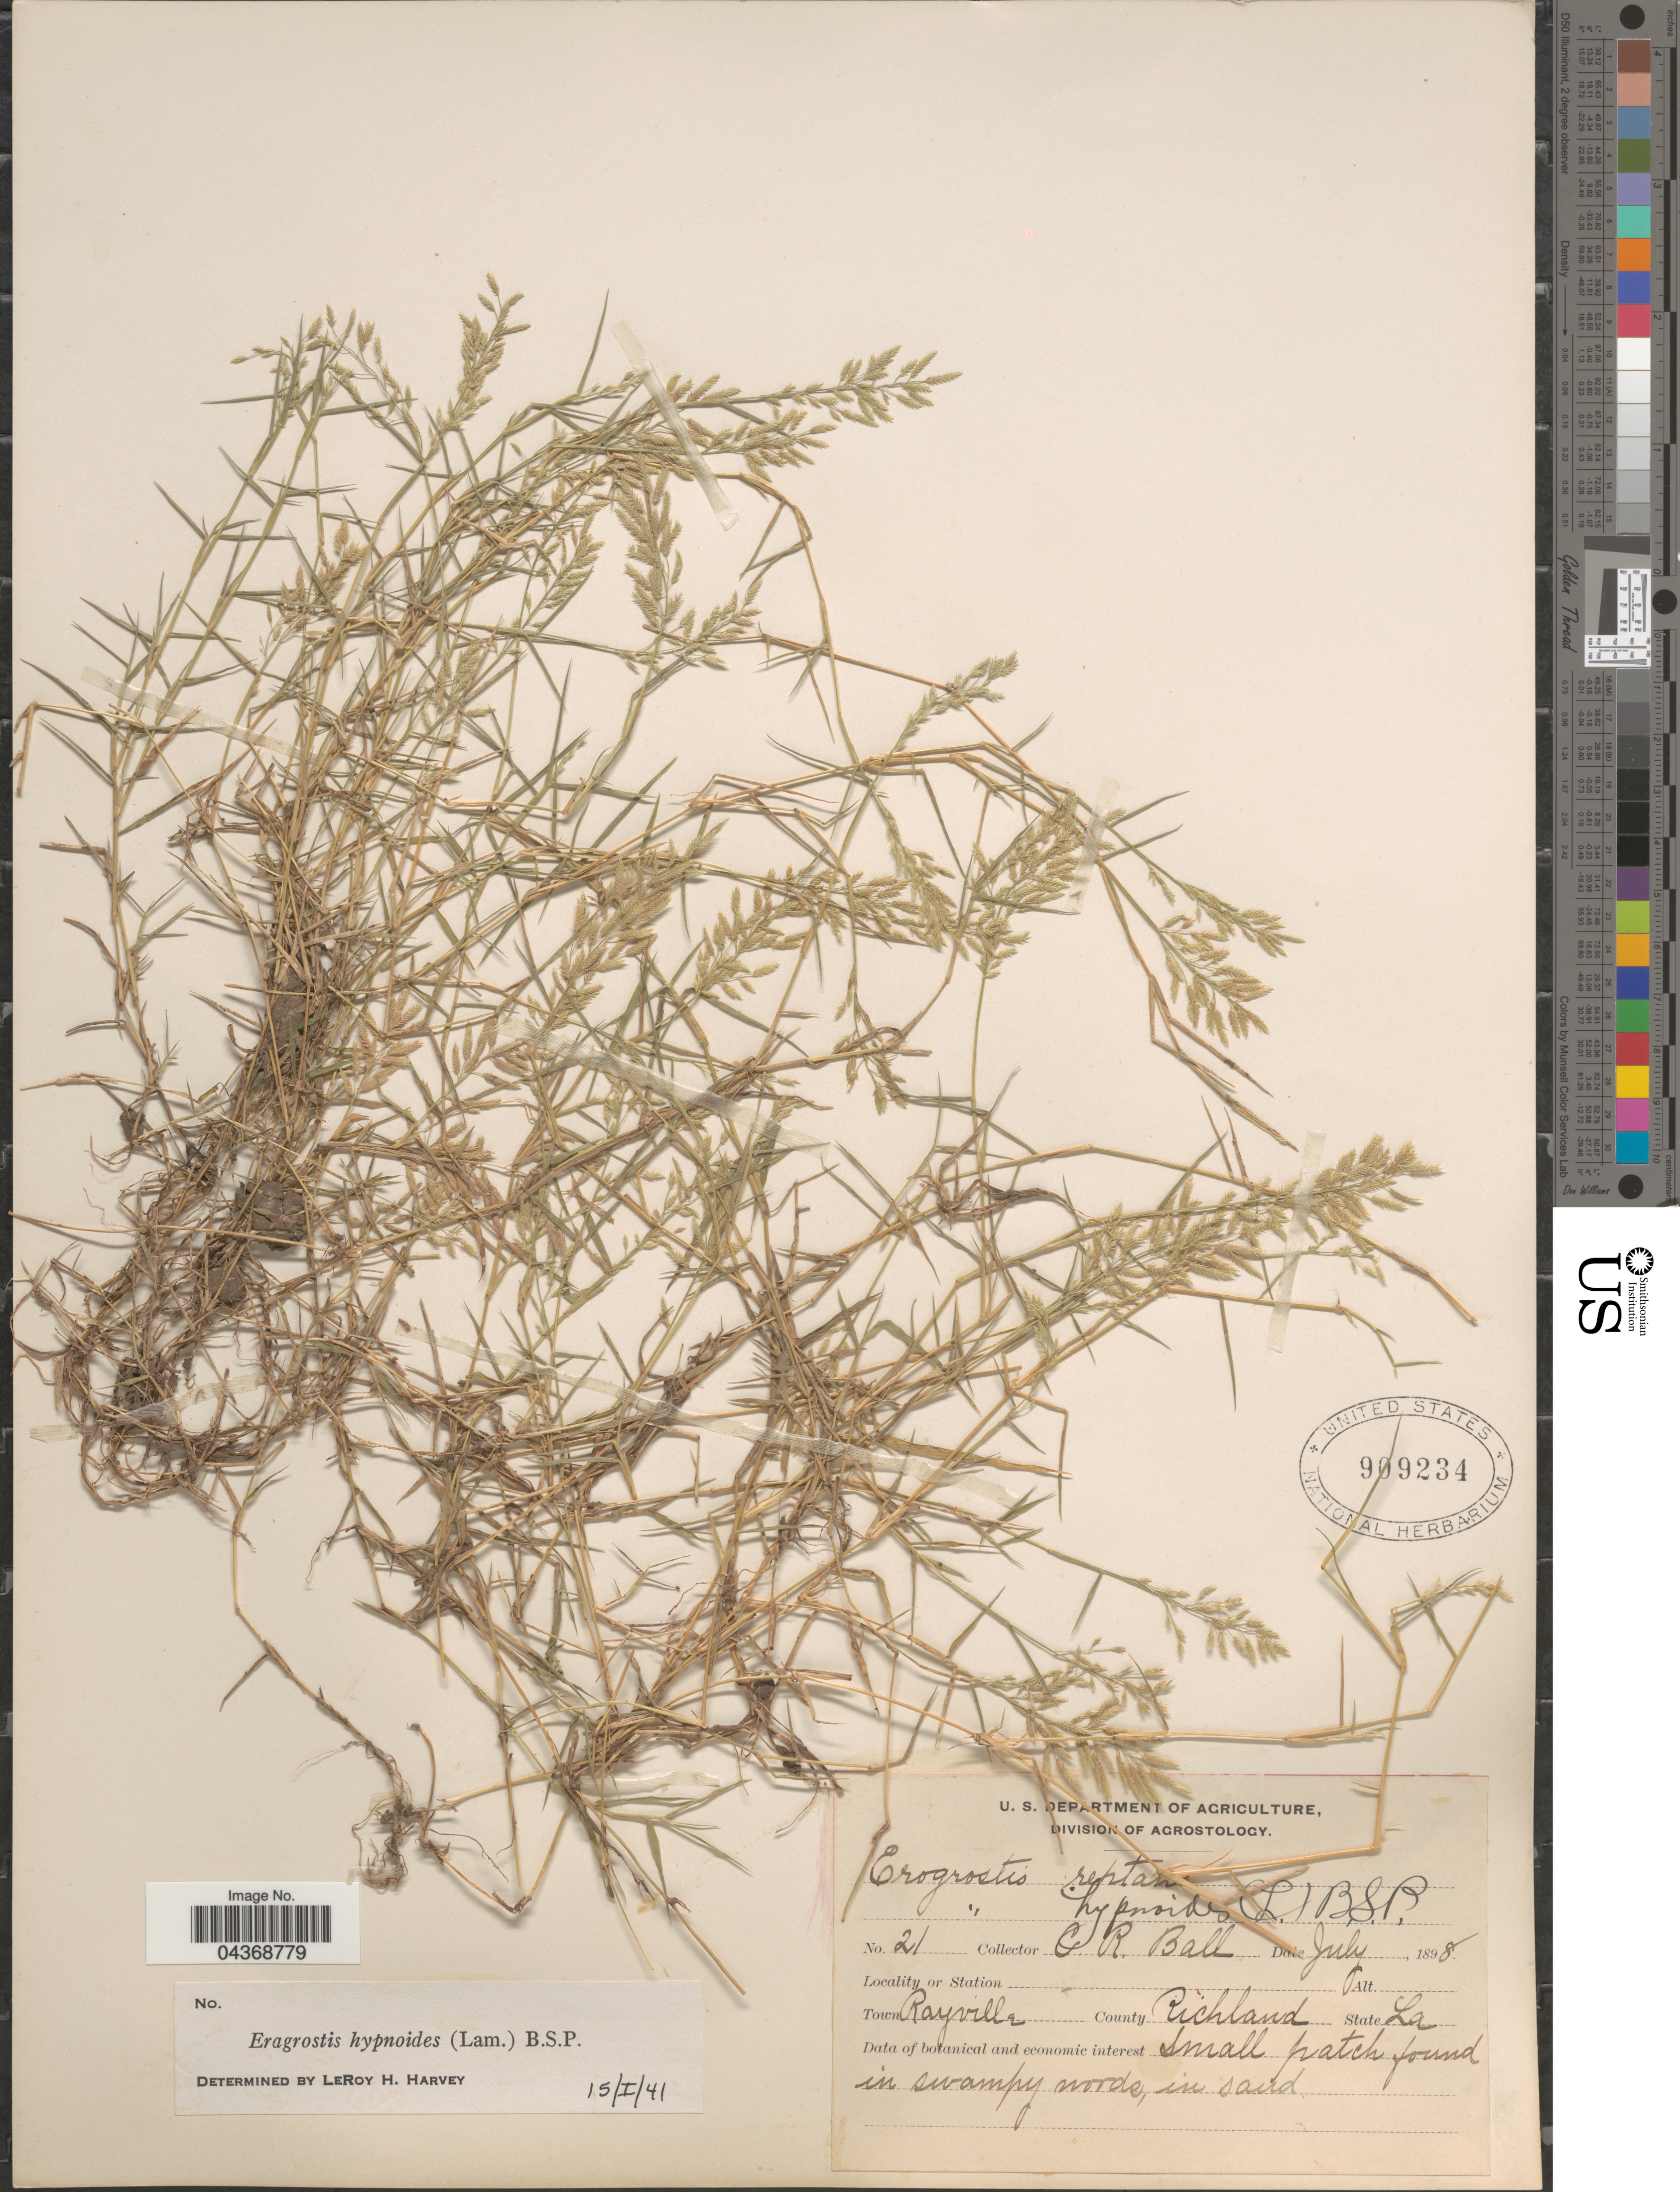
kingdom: Plantae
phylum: Tracheophyta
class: Liliopsida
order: Poales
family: Poaceae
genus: Eragrostis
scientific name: Eragrostis hypnoides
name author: (Lam.) Britton, Stearns & Poggenb.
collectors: C. R. Ball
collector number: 21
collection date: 1898-07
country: United States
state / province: Louisiana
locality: Town Rayville. County Richland.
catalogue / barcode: US 909234